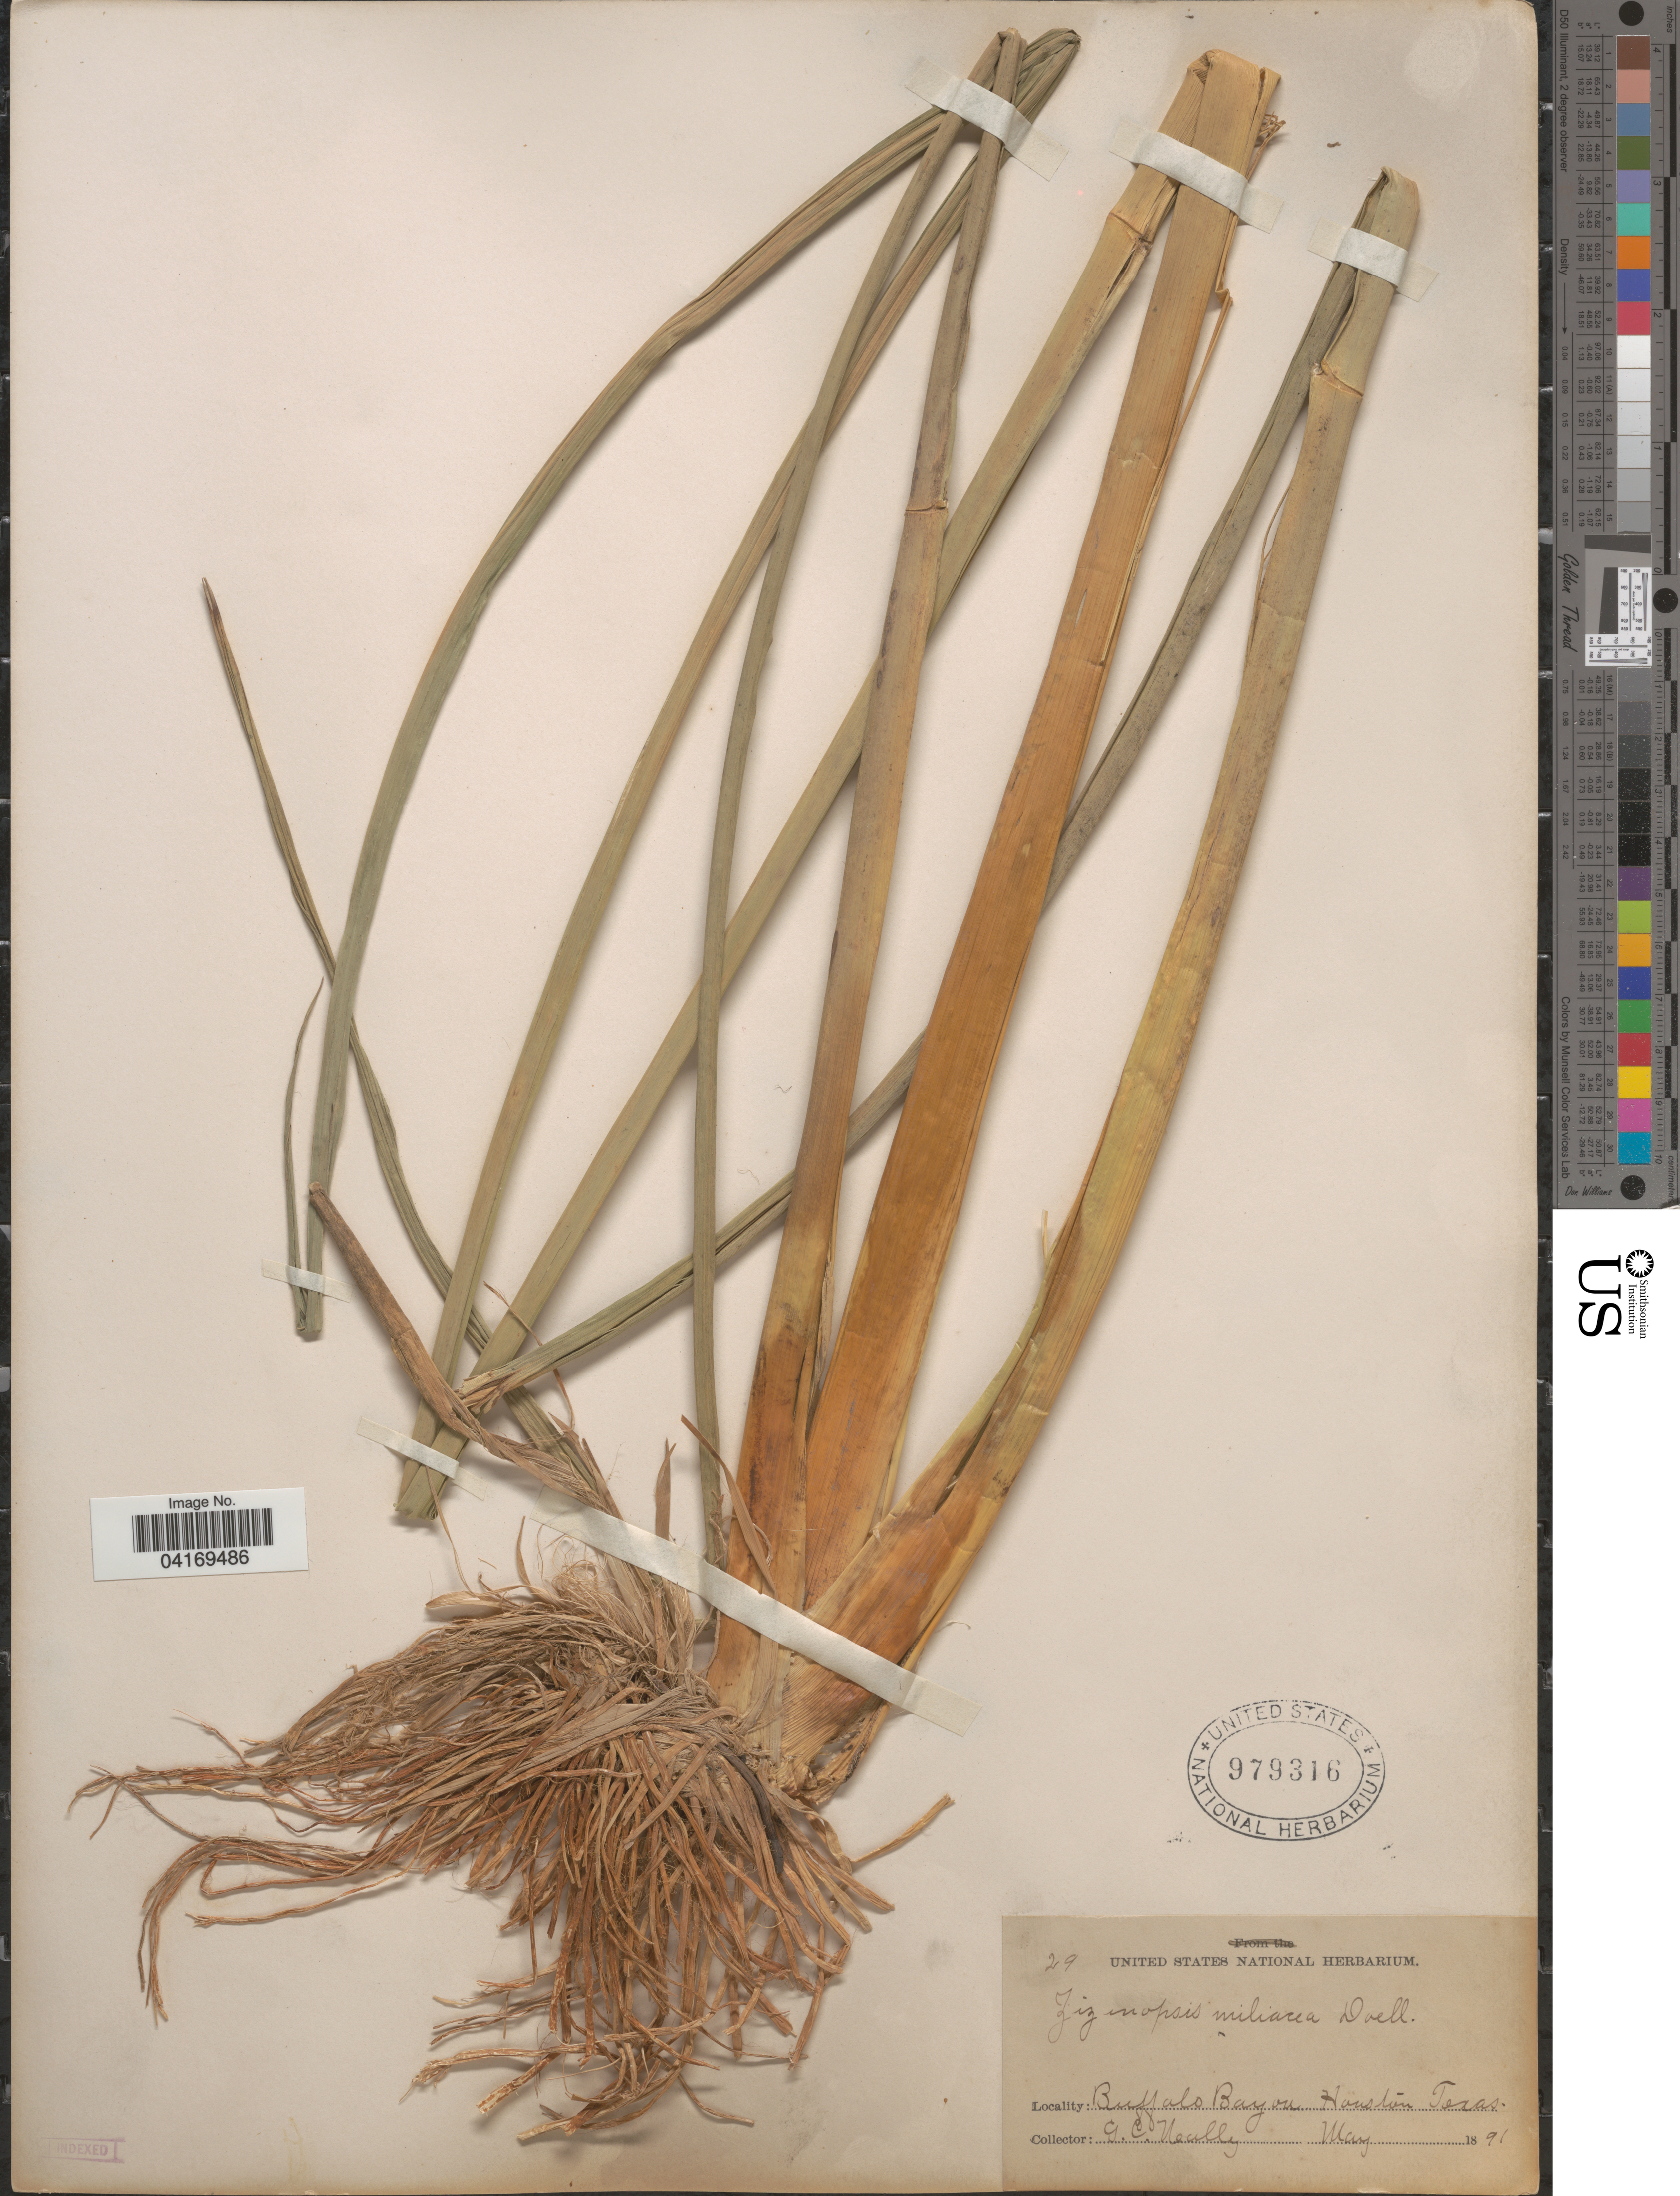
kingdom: Plantae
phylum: Tracheophyta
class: Liliopsida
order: Poales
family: Poaceae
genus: Zizaniopsis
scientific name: Zizaniopsis miliacea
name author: (Michx.) Döll & Asch.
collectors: G. Neally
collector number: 29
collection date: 1891-05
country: United States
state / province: Texas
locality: Buffalo Bayou. Houston.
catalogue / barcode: US 979316